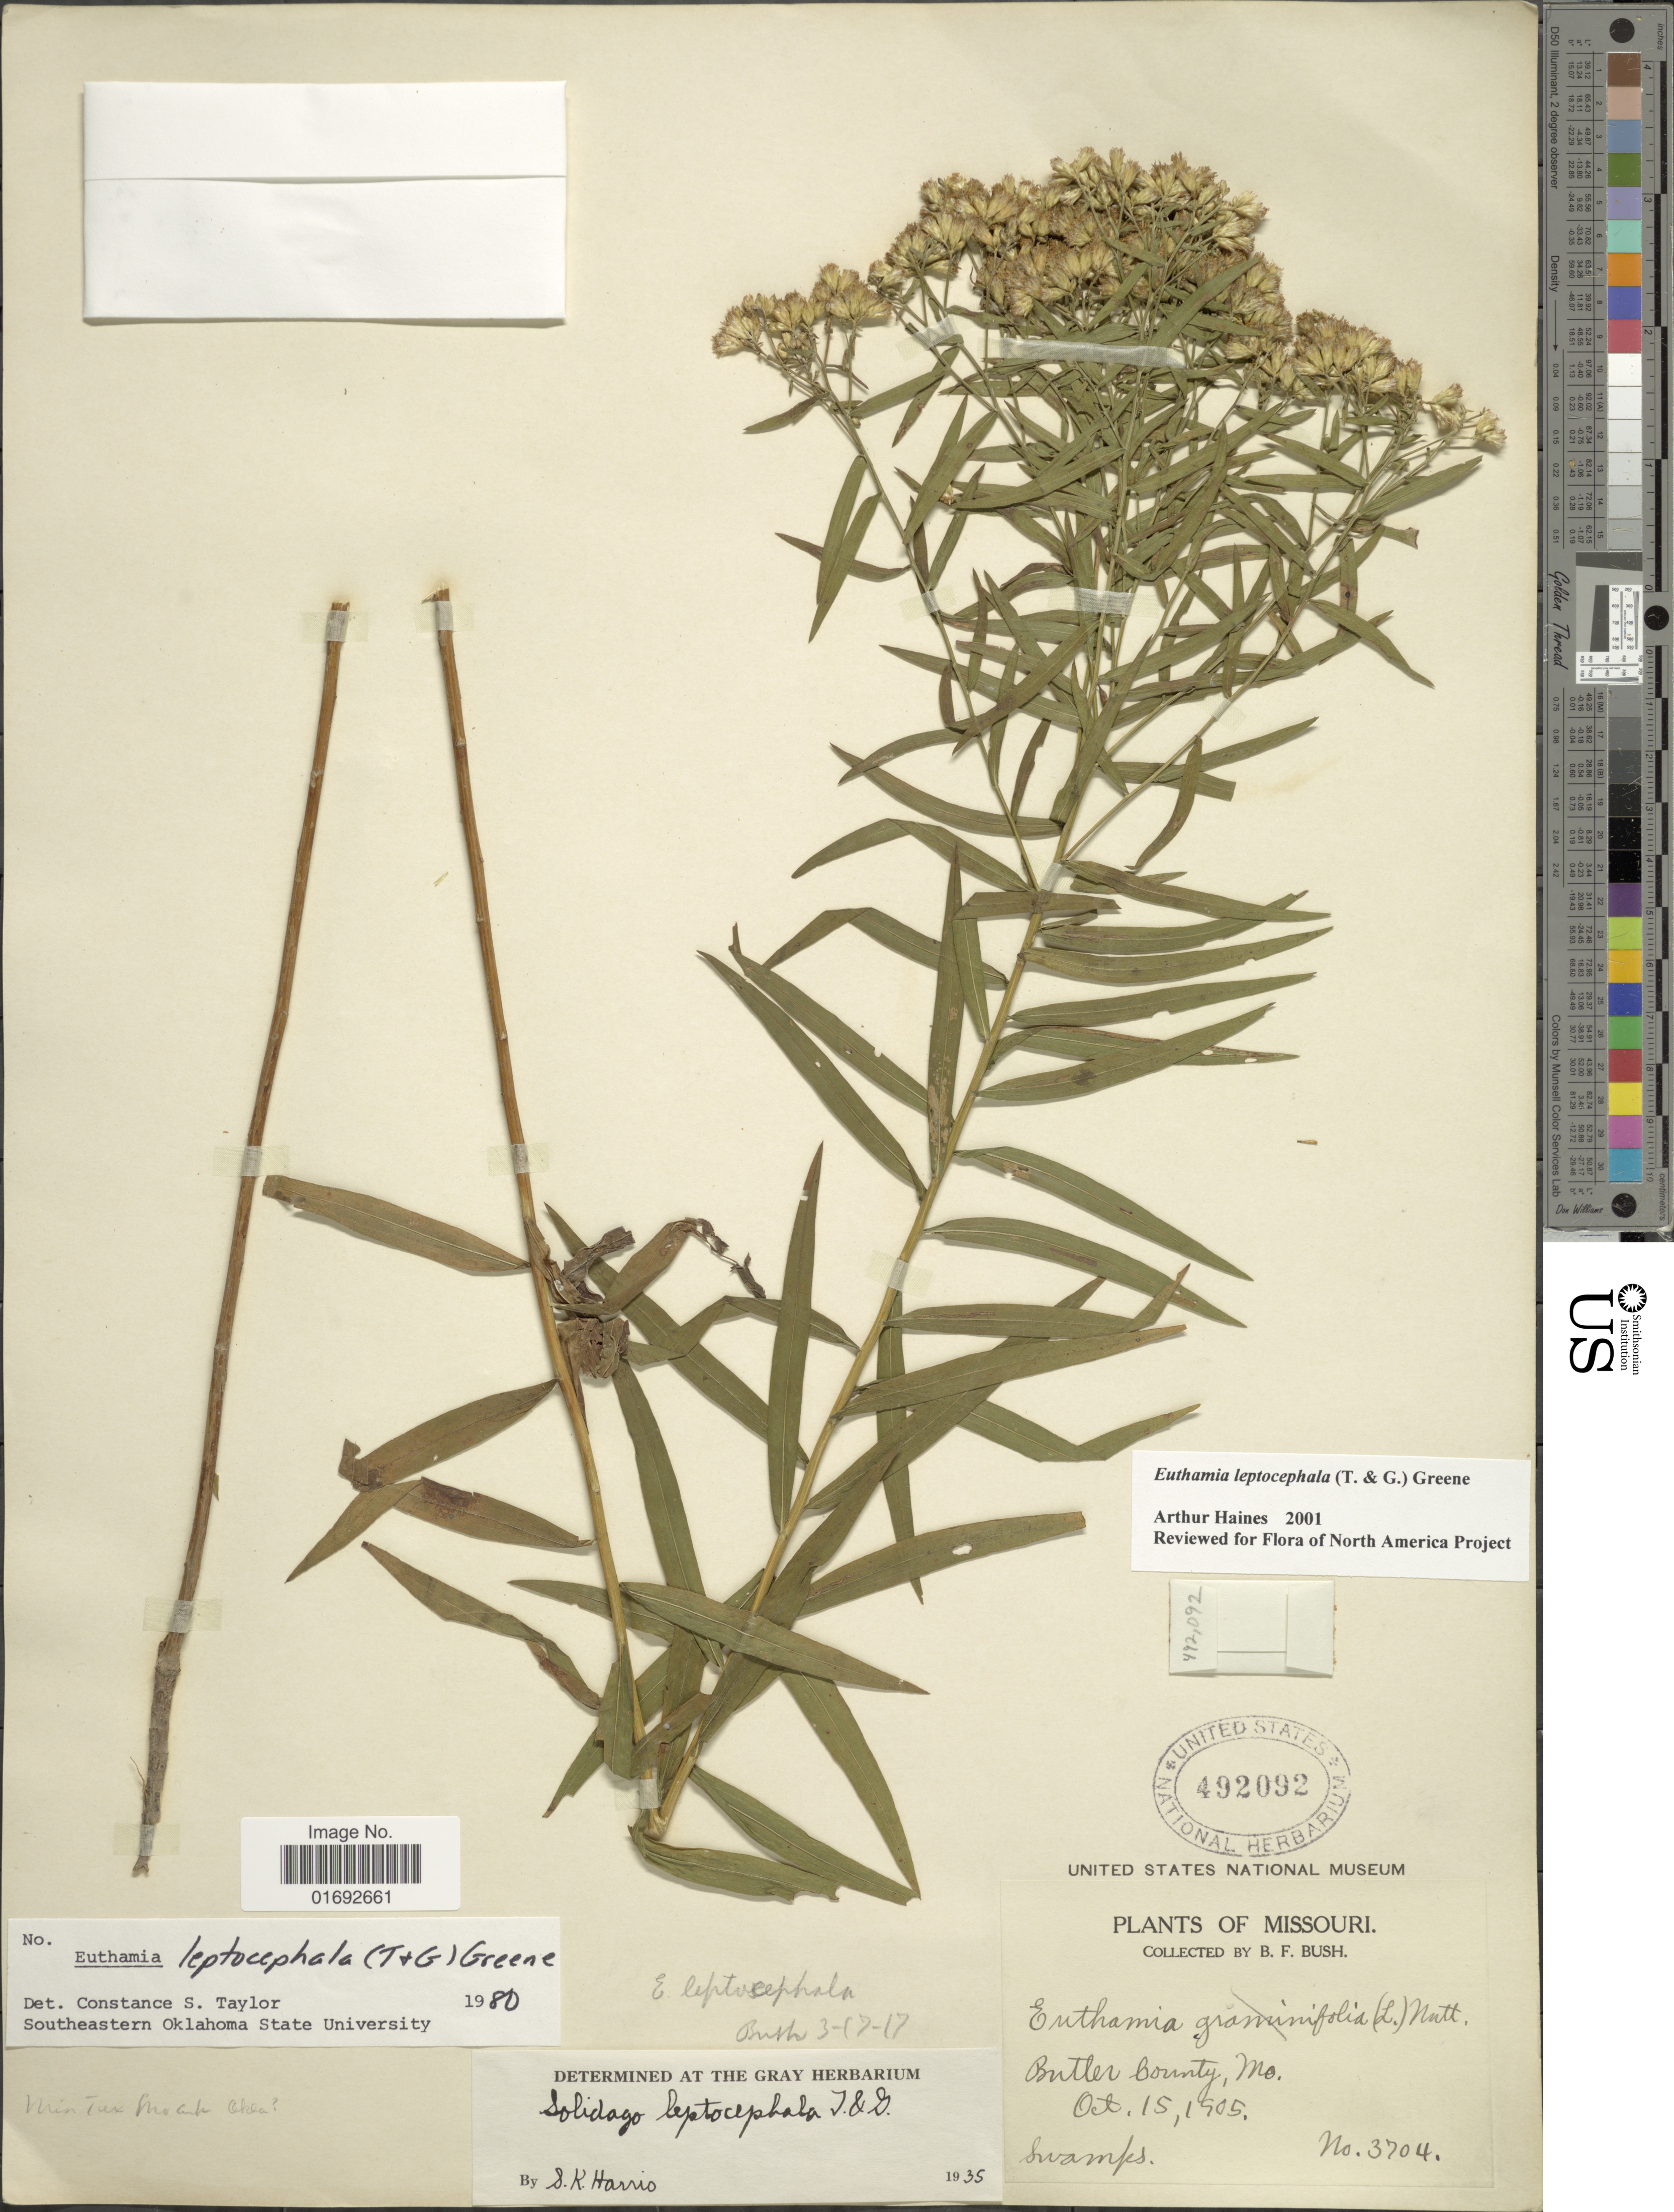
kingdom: Plantae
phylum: Tracheophyta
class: Magnoliopsida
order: Asterales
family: Asteraceae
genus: Euthamia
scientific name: Euthamia leptocephala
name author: (Torr. & A. Gray) Greene ex Porter & Britton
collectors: B. F. Bush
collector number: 3704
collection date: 1905-10-15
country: United States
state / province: Missouri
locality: Butler County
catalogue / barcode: US 492092